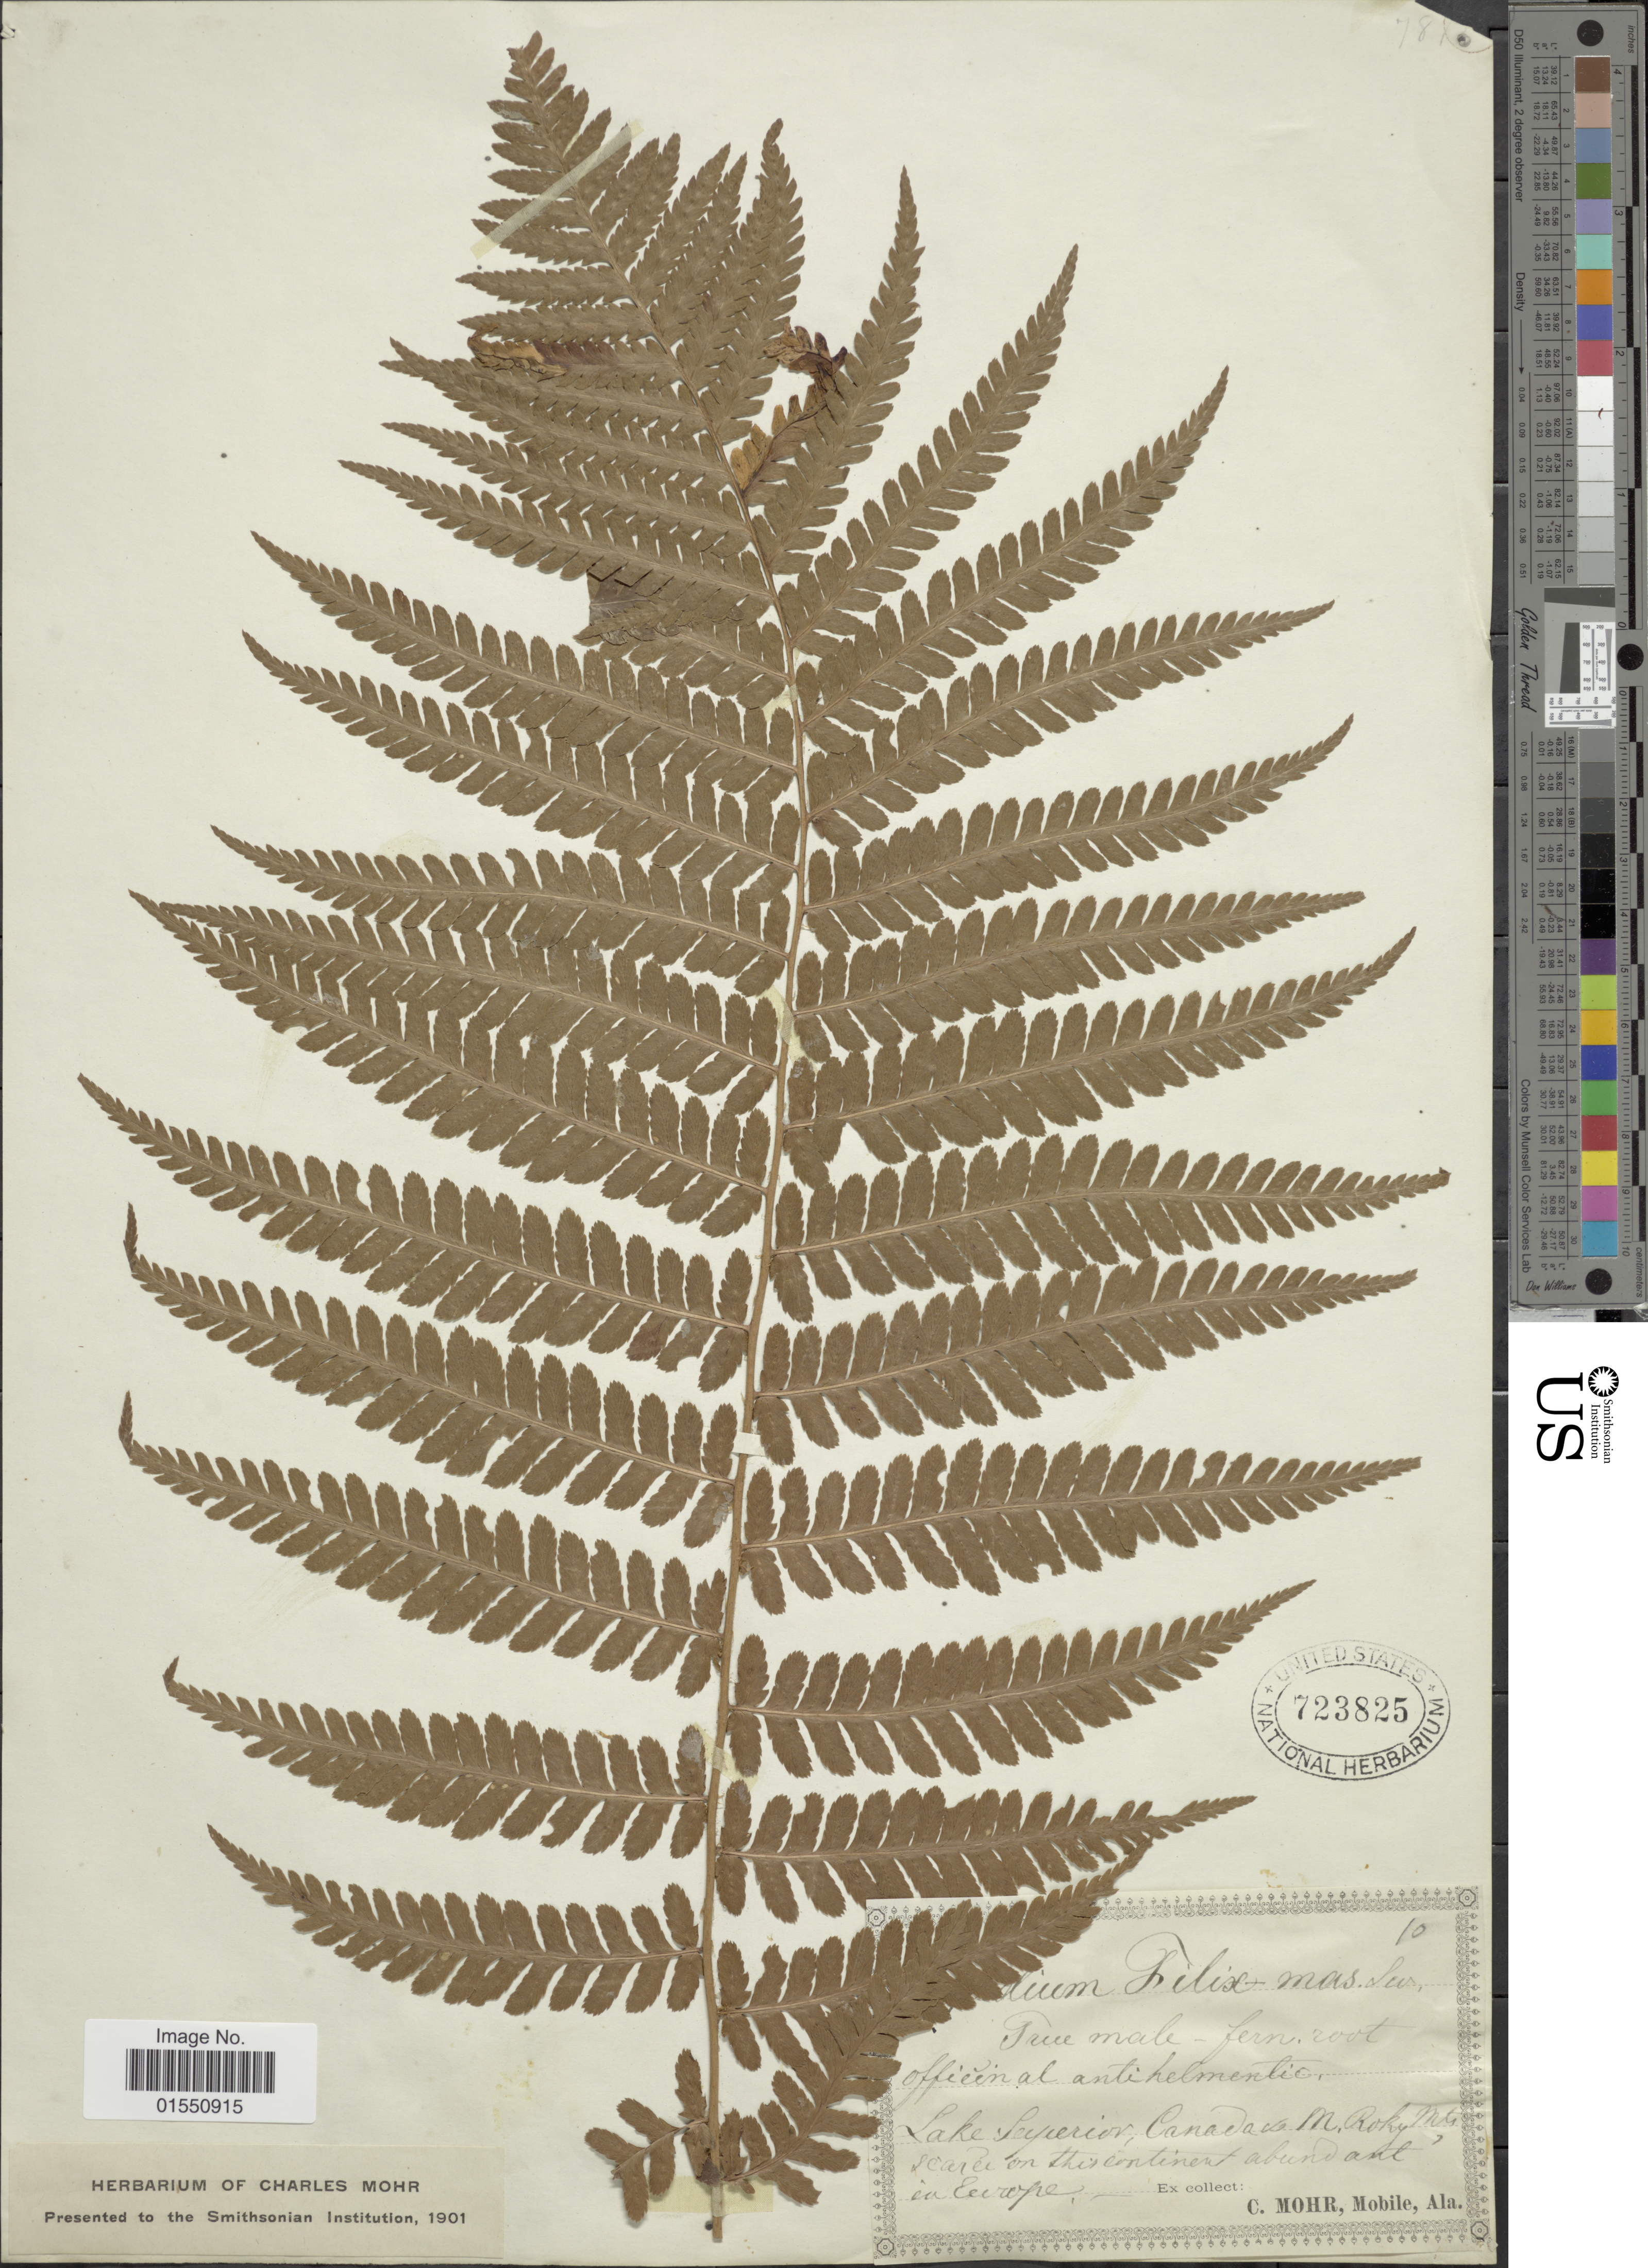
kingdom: Plantae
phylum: Tracheophyta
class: Polypodiopsida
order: Polypodiales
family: Dryopteridaceae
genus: Dryopteris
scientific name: Dryopteris filix-mas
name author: (L.) Schott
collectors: C. T. Mohr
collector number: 10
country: Canada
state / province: Ontario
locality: Lake Superior. M. Rocky Mts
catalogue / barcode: US 723825